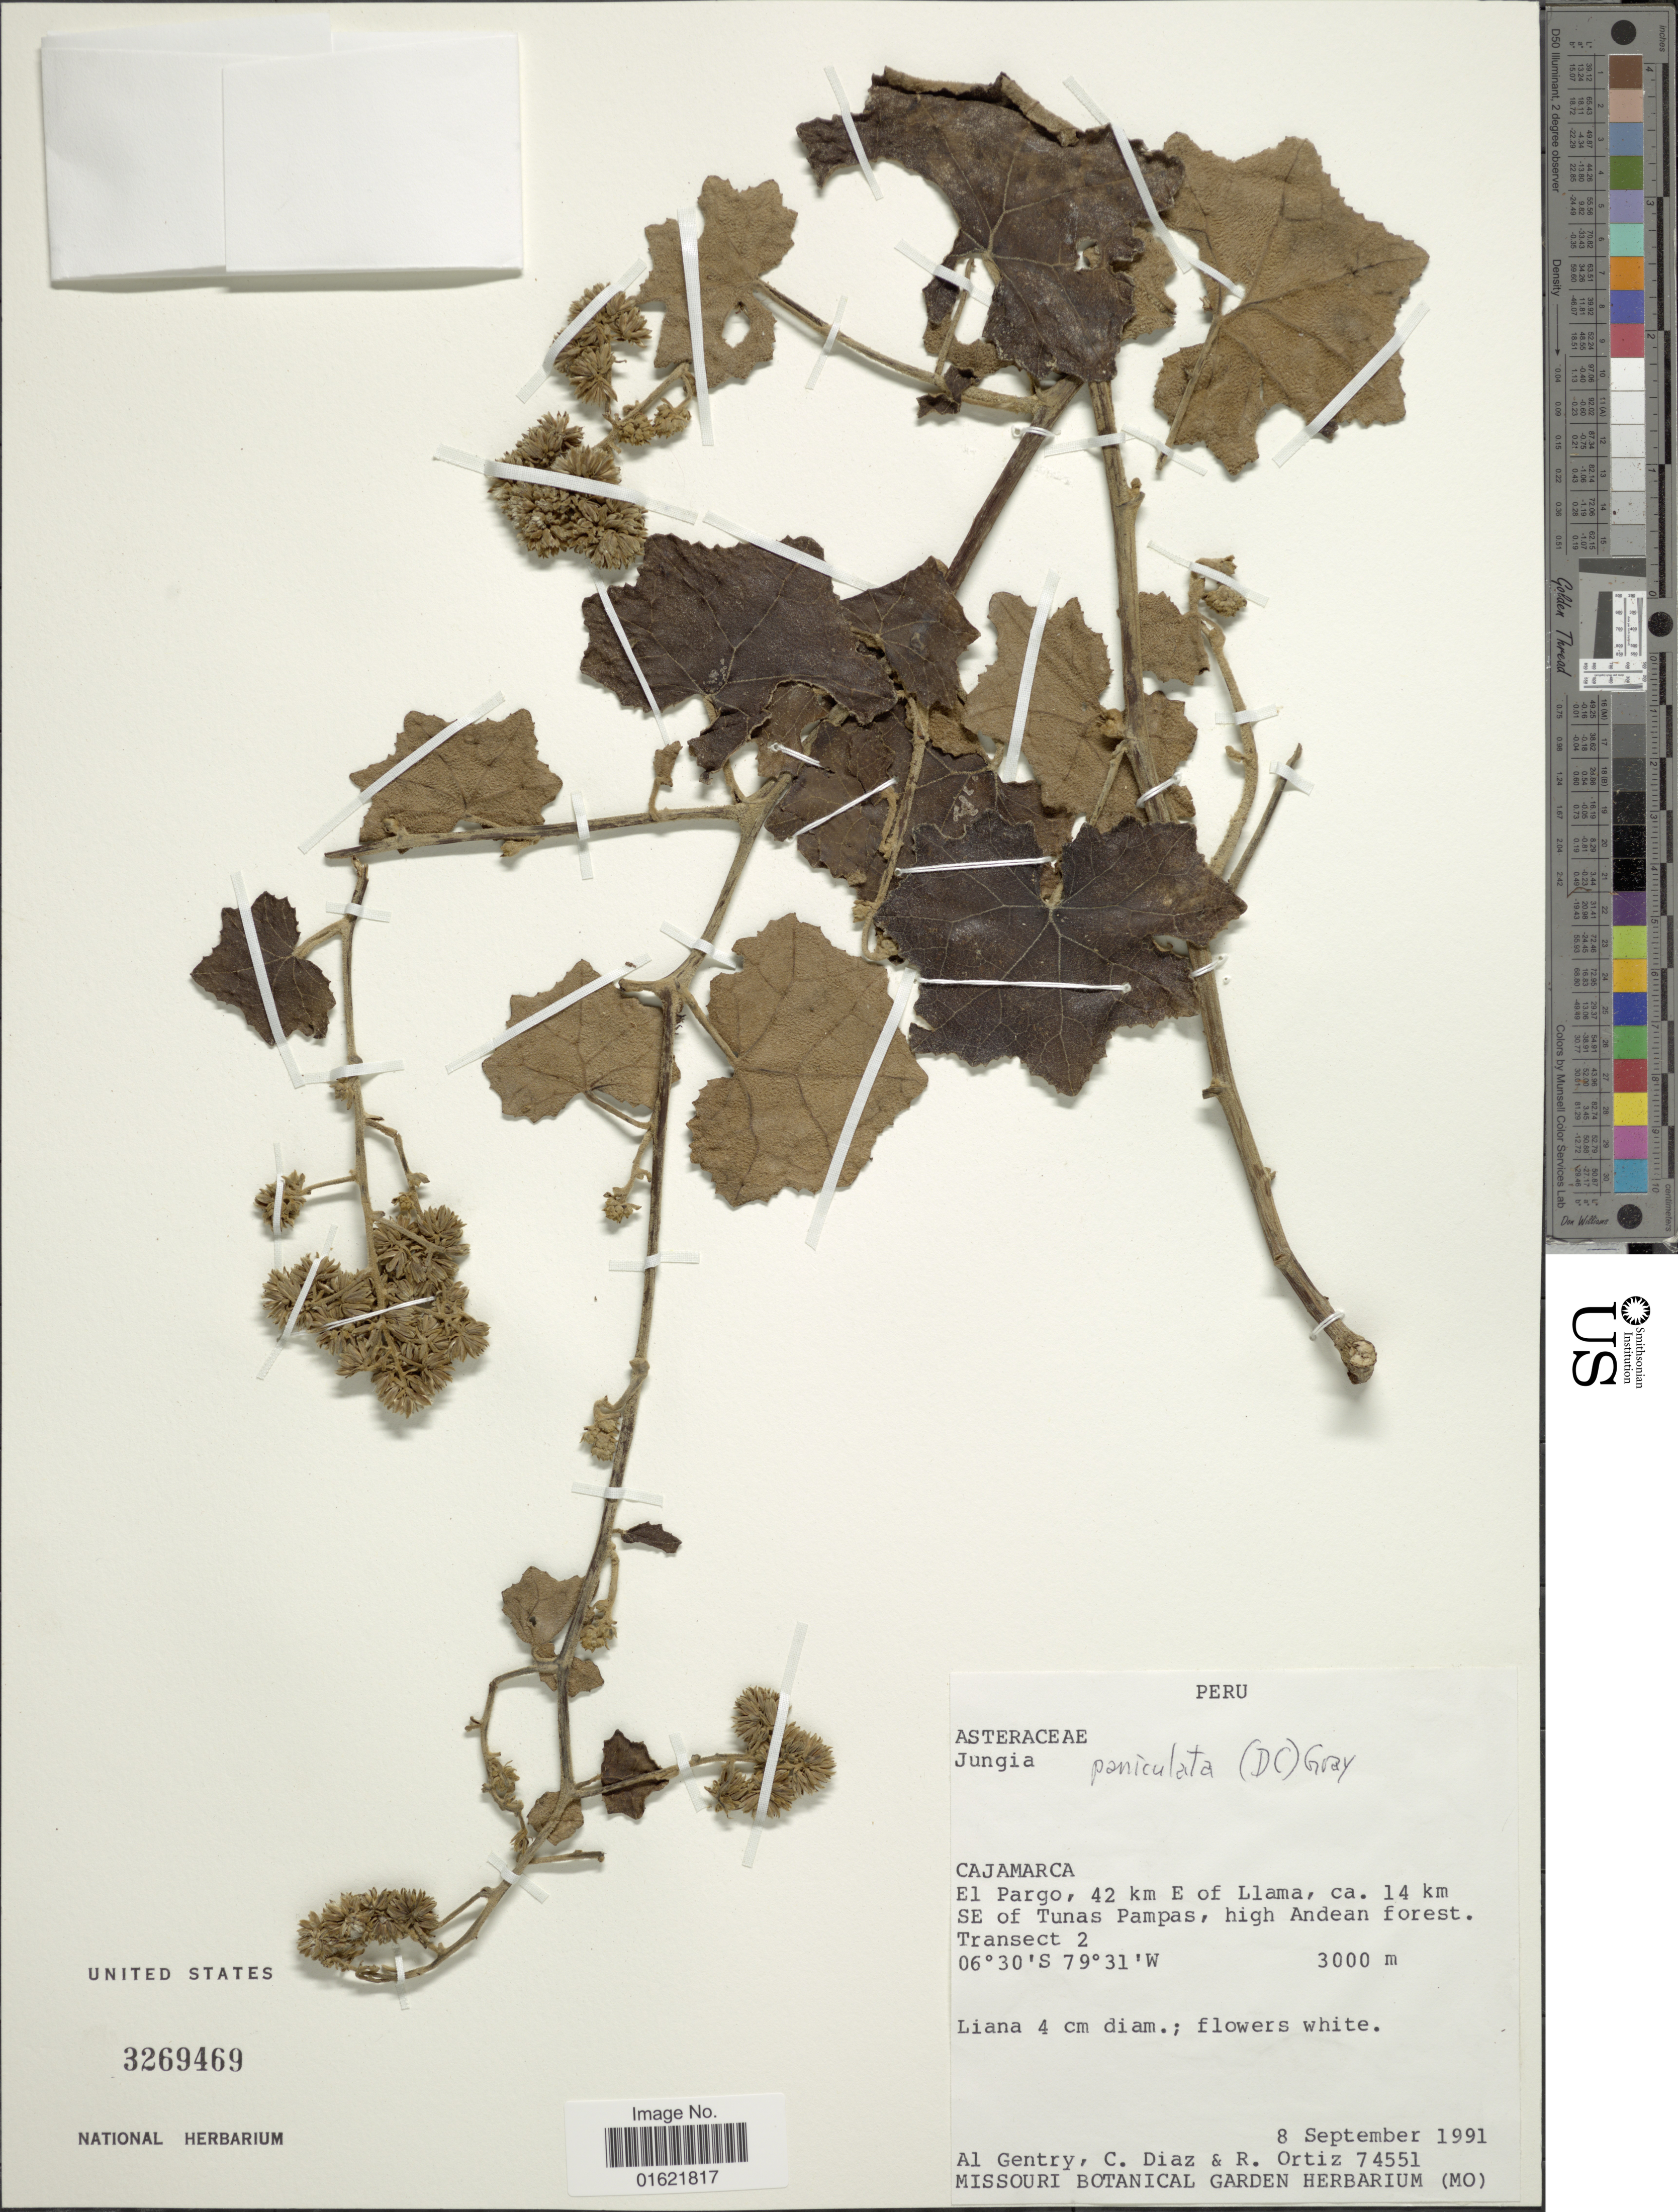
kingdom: Plantae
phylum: Tracheophyta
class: Magnoliopsida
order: Asterales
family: Asteraceae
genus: Jungia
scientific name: Jungia paniculata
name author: (DC.) A. Gray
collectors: A. H. Gentry, J. L. P. Campos Díaz & R. Ortíz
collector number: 74551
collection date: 1991-09-08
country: Peru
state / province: Cajamarca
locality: El Pargo, 42 km E of Llama, 14 km SE of Tunas Pampas, high Andean forest Transect 2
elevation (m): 3000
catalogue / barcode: US 3269469